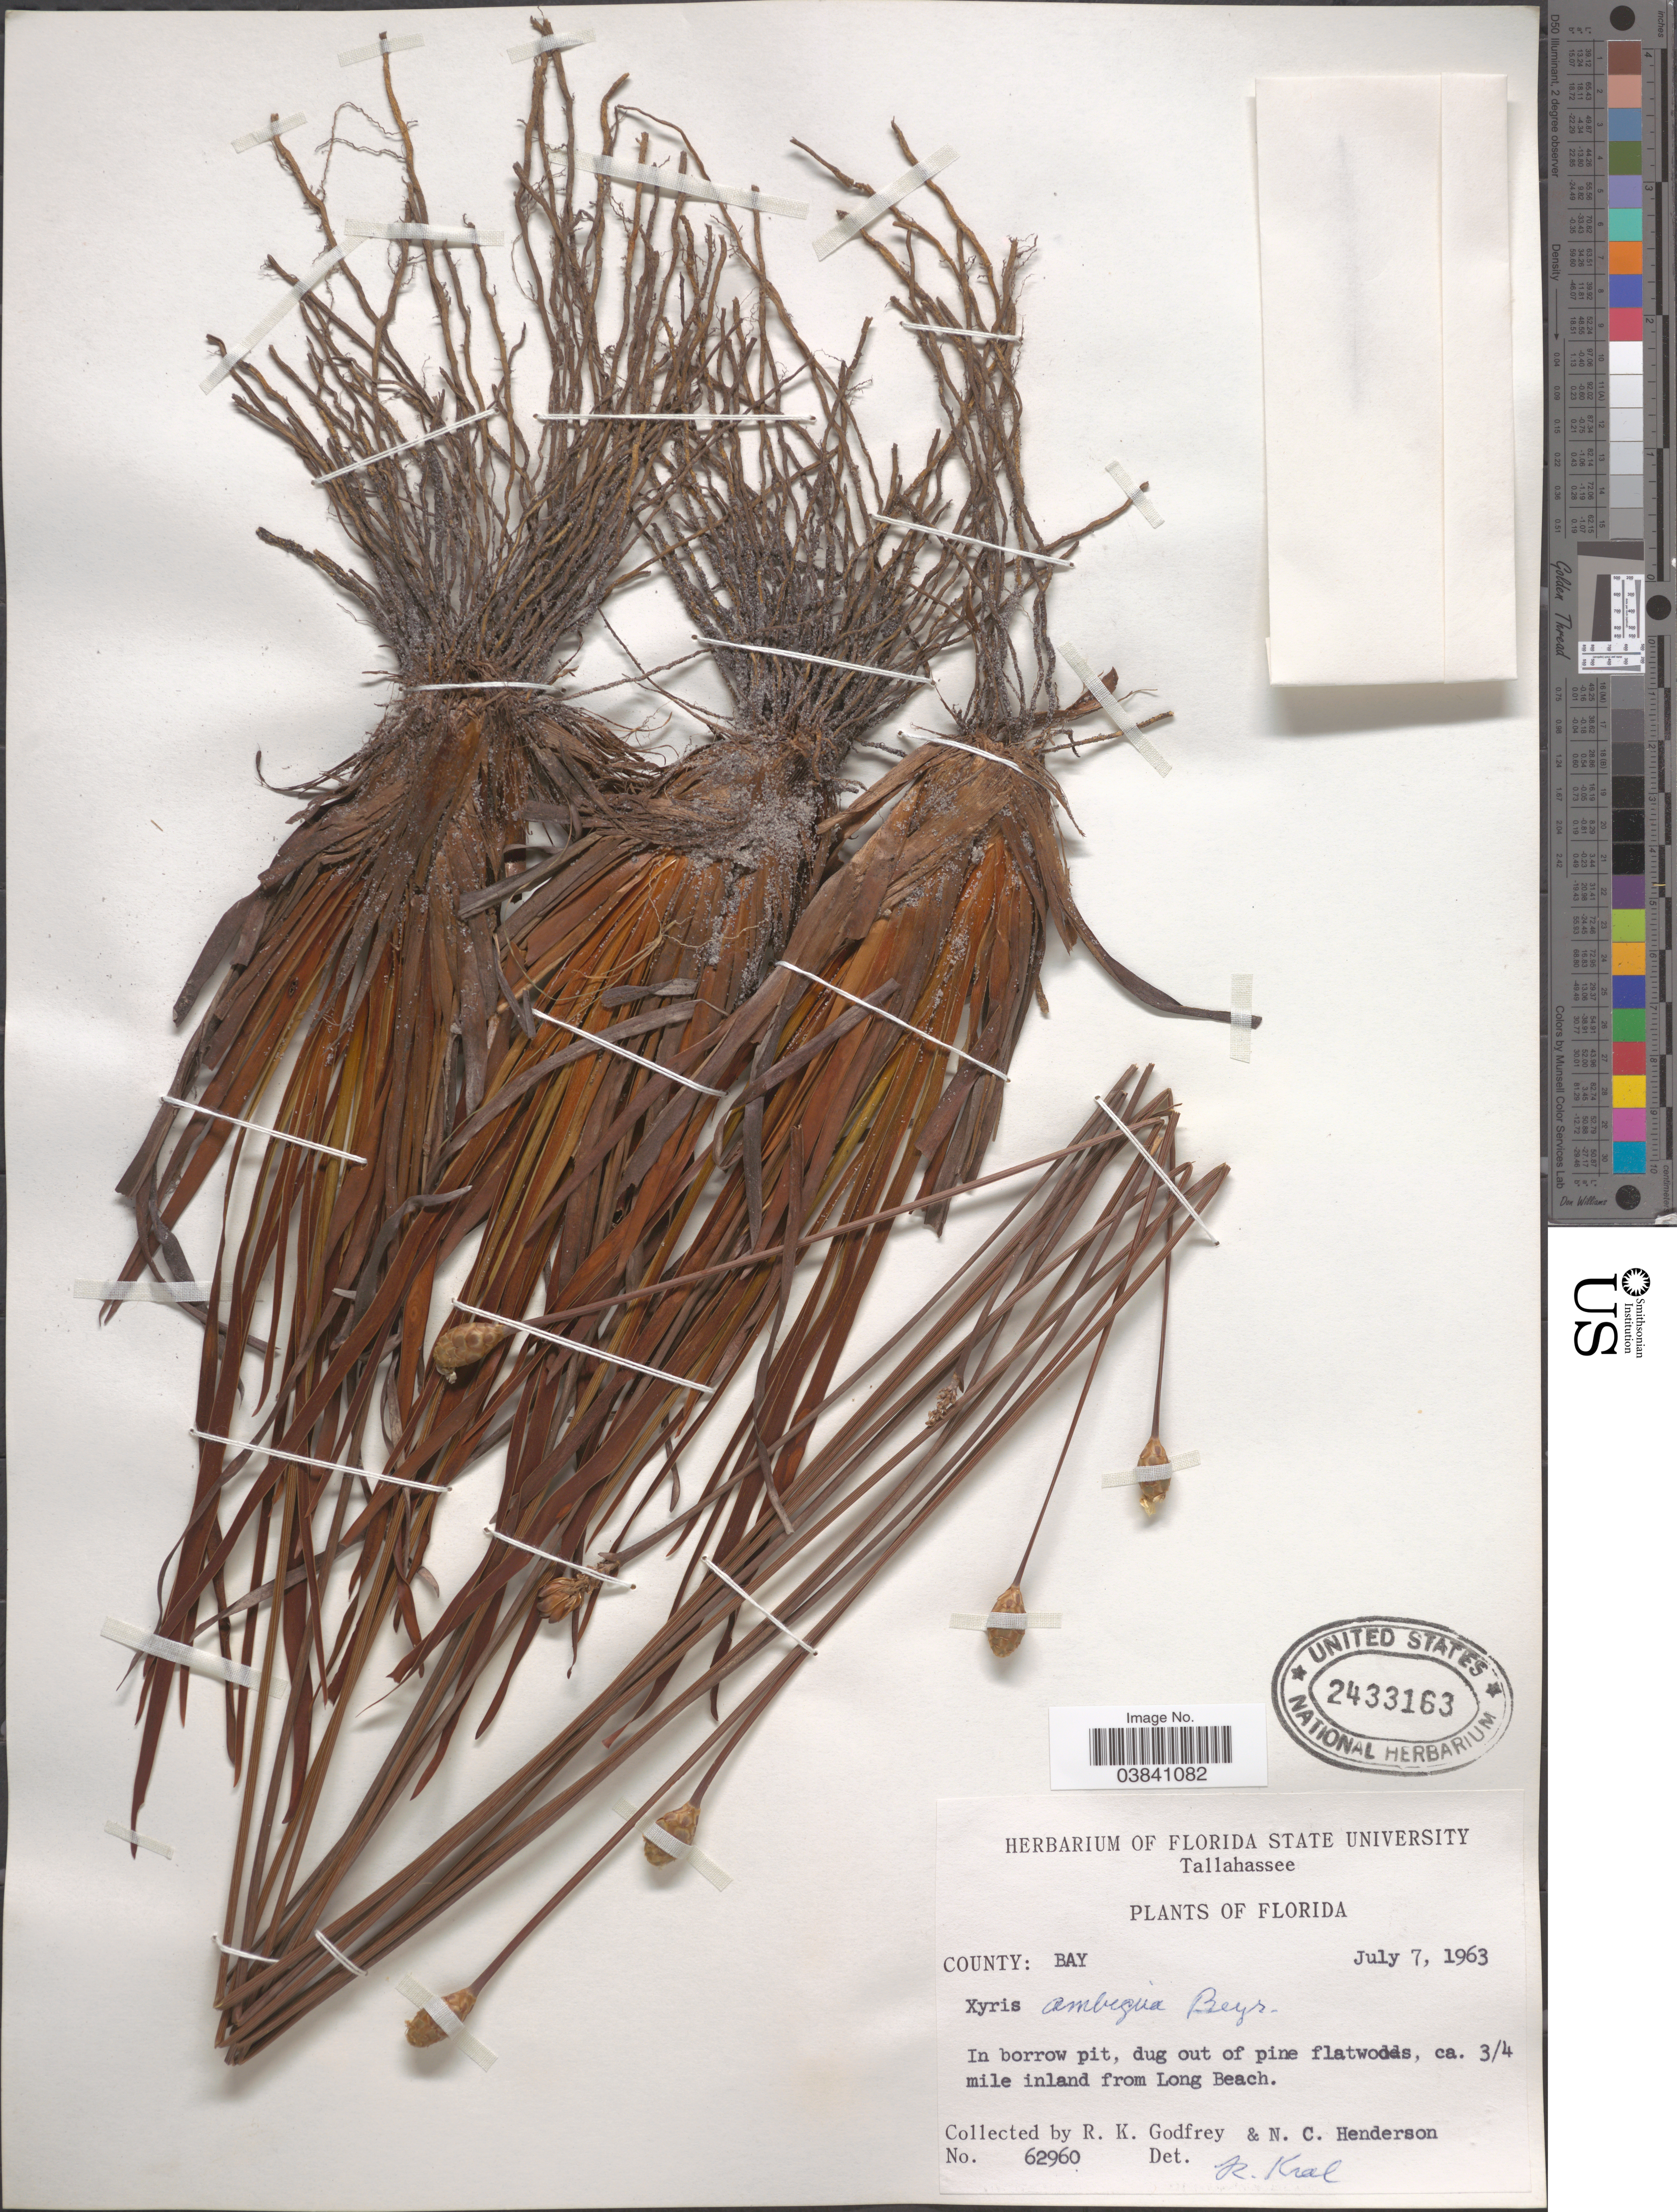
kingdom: Plantae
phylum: Tracheophyta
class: Liliopsida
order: Poales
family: Xyridaceae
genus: Xyris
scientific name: Xyris ambigua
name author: Beyr. ex Kunth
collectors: R. K. Godfrey & N. C. Henderson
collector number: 62960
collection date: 1963-07-07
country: United States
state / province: Florida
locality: County: Bay. In borrow pit, dug out of pine flatwoods, ca. ¾ mile inland from Long Beach.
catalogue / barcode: US 2433163